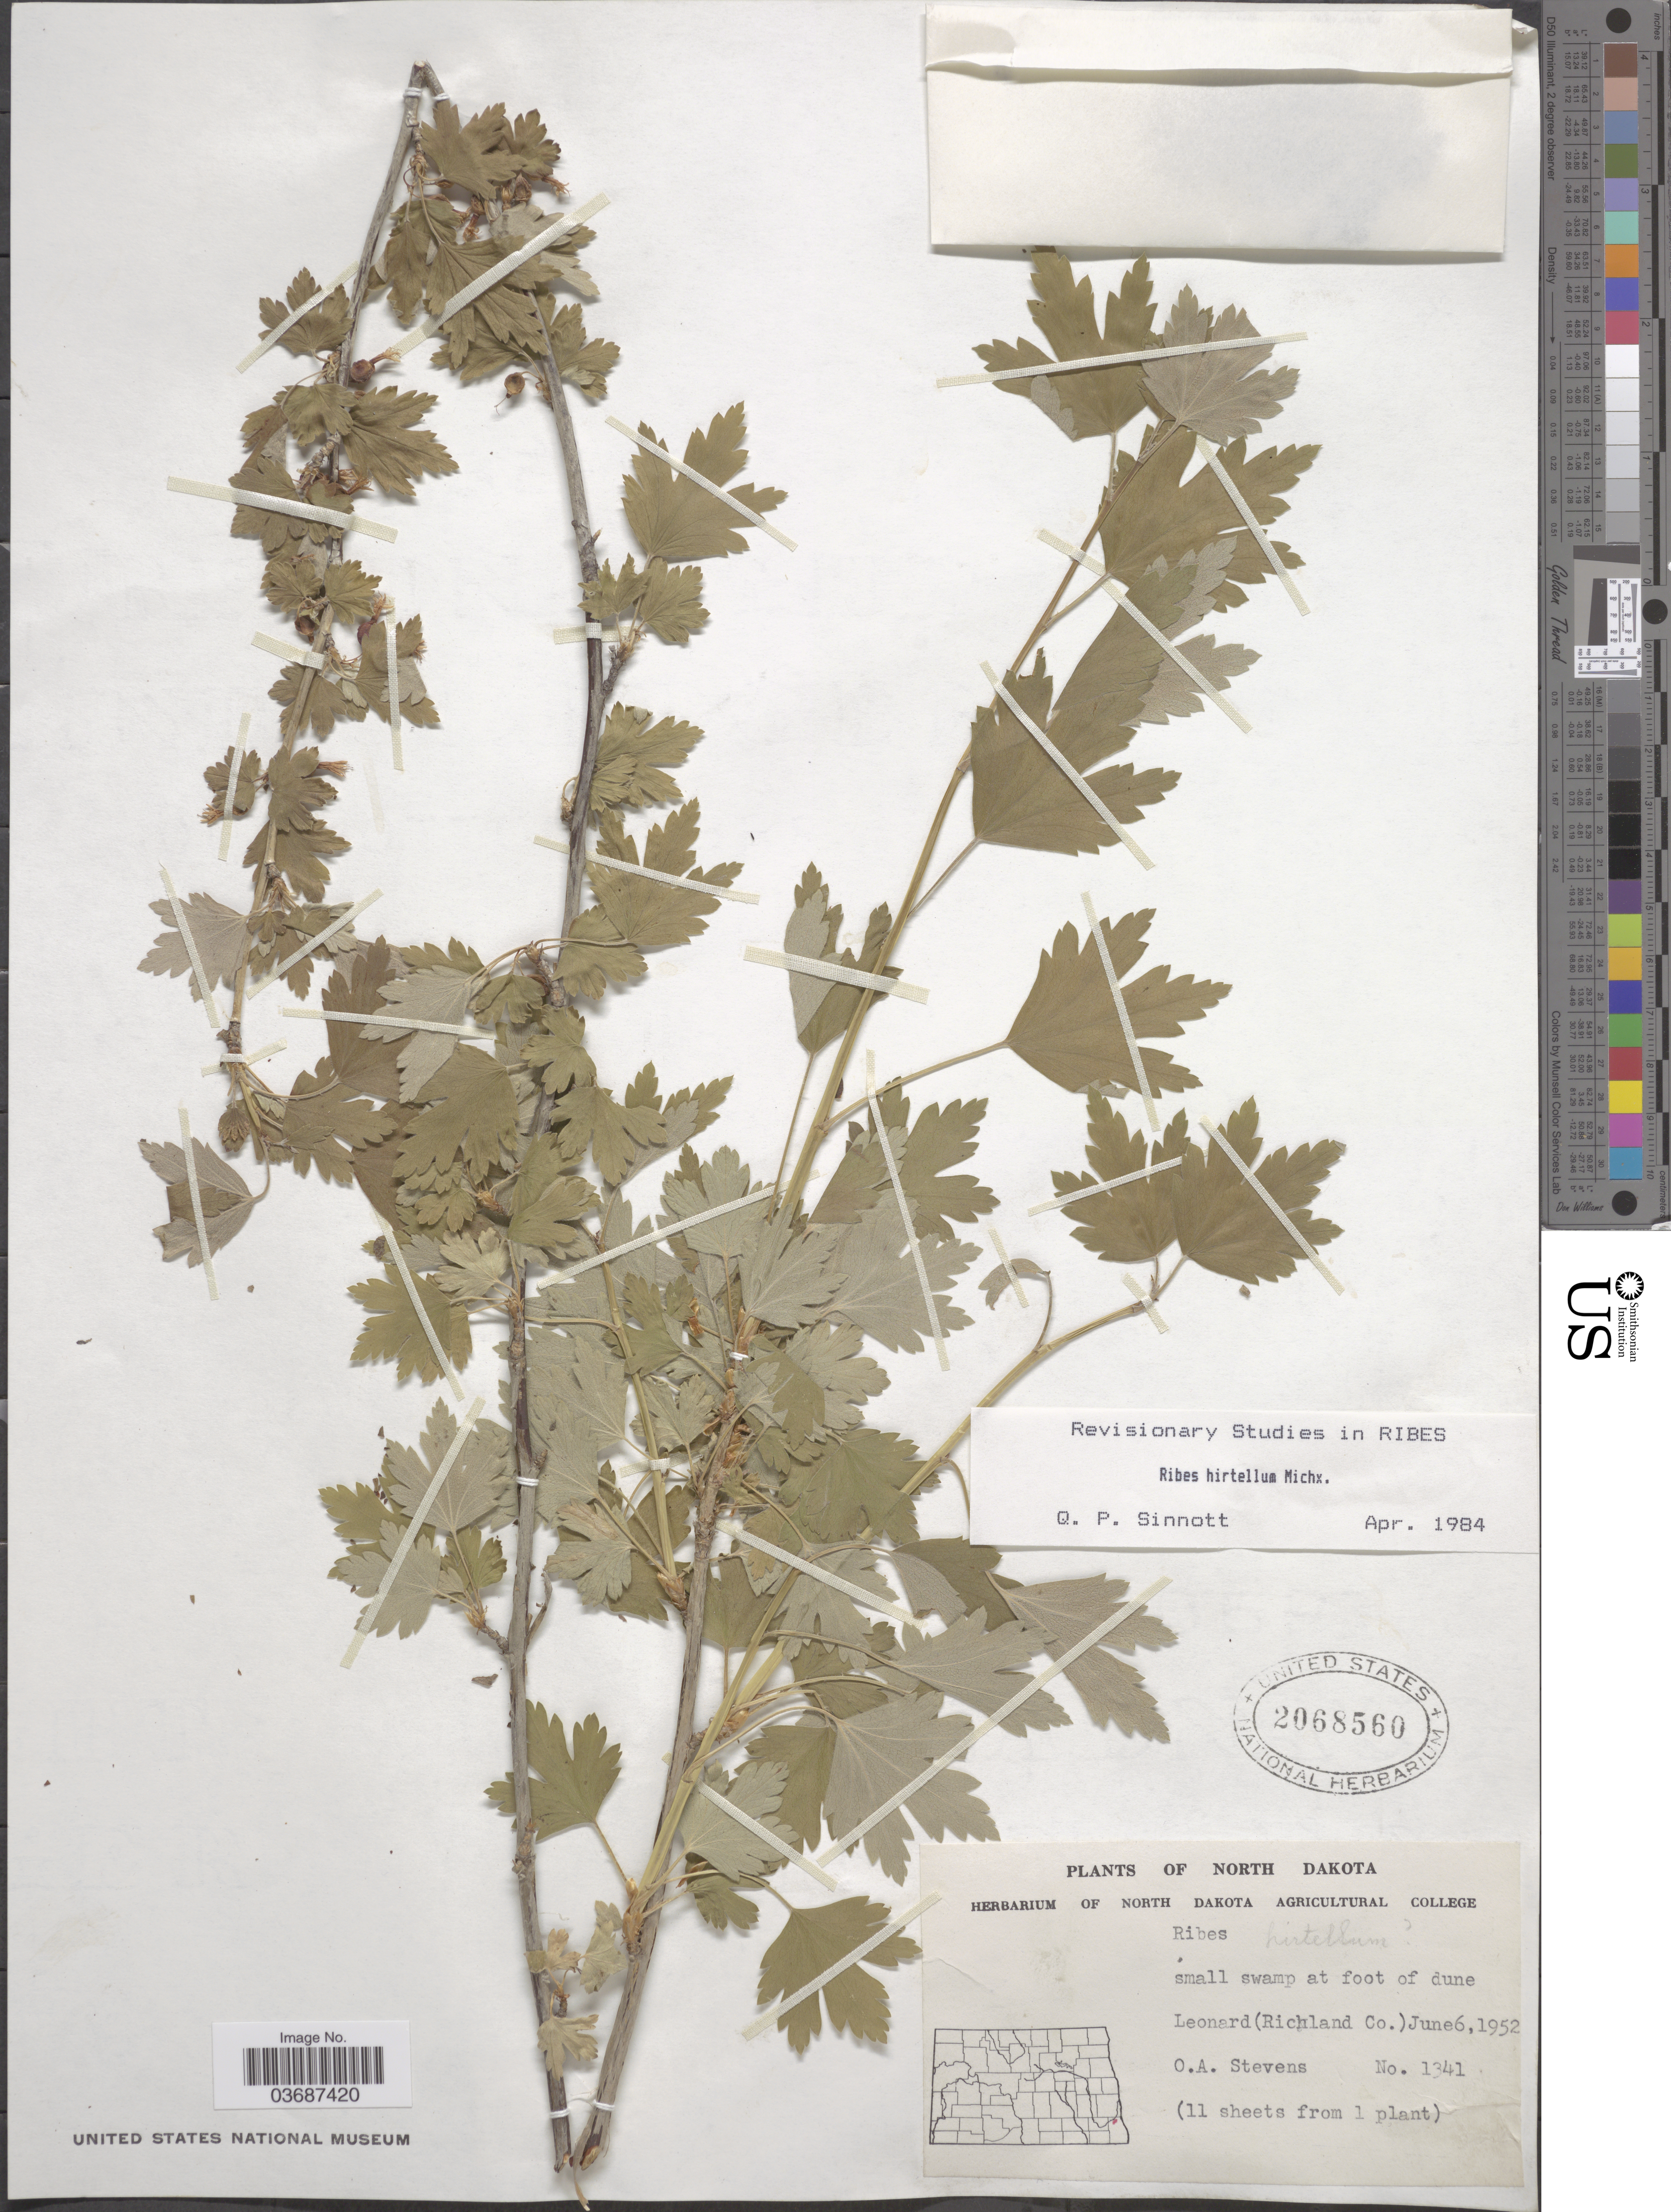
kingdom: Plantae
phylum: Tracheophyta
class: Magnoliopsida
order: Saxifragales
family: Grossulariaceae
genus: Ribes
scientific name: Ribes hirtellum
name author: Michx.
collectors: O. A. Stevens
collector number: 1341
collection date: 1952-06-06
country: United States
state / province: North Dakota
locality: Small swamp at foot of dune Leonard (Richland Co.).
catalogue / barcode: US 2068560